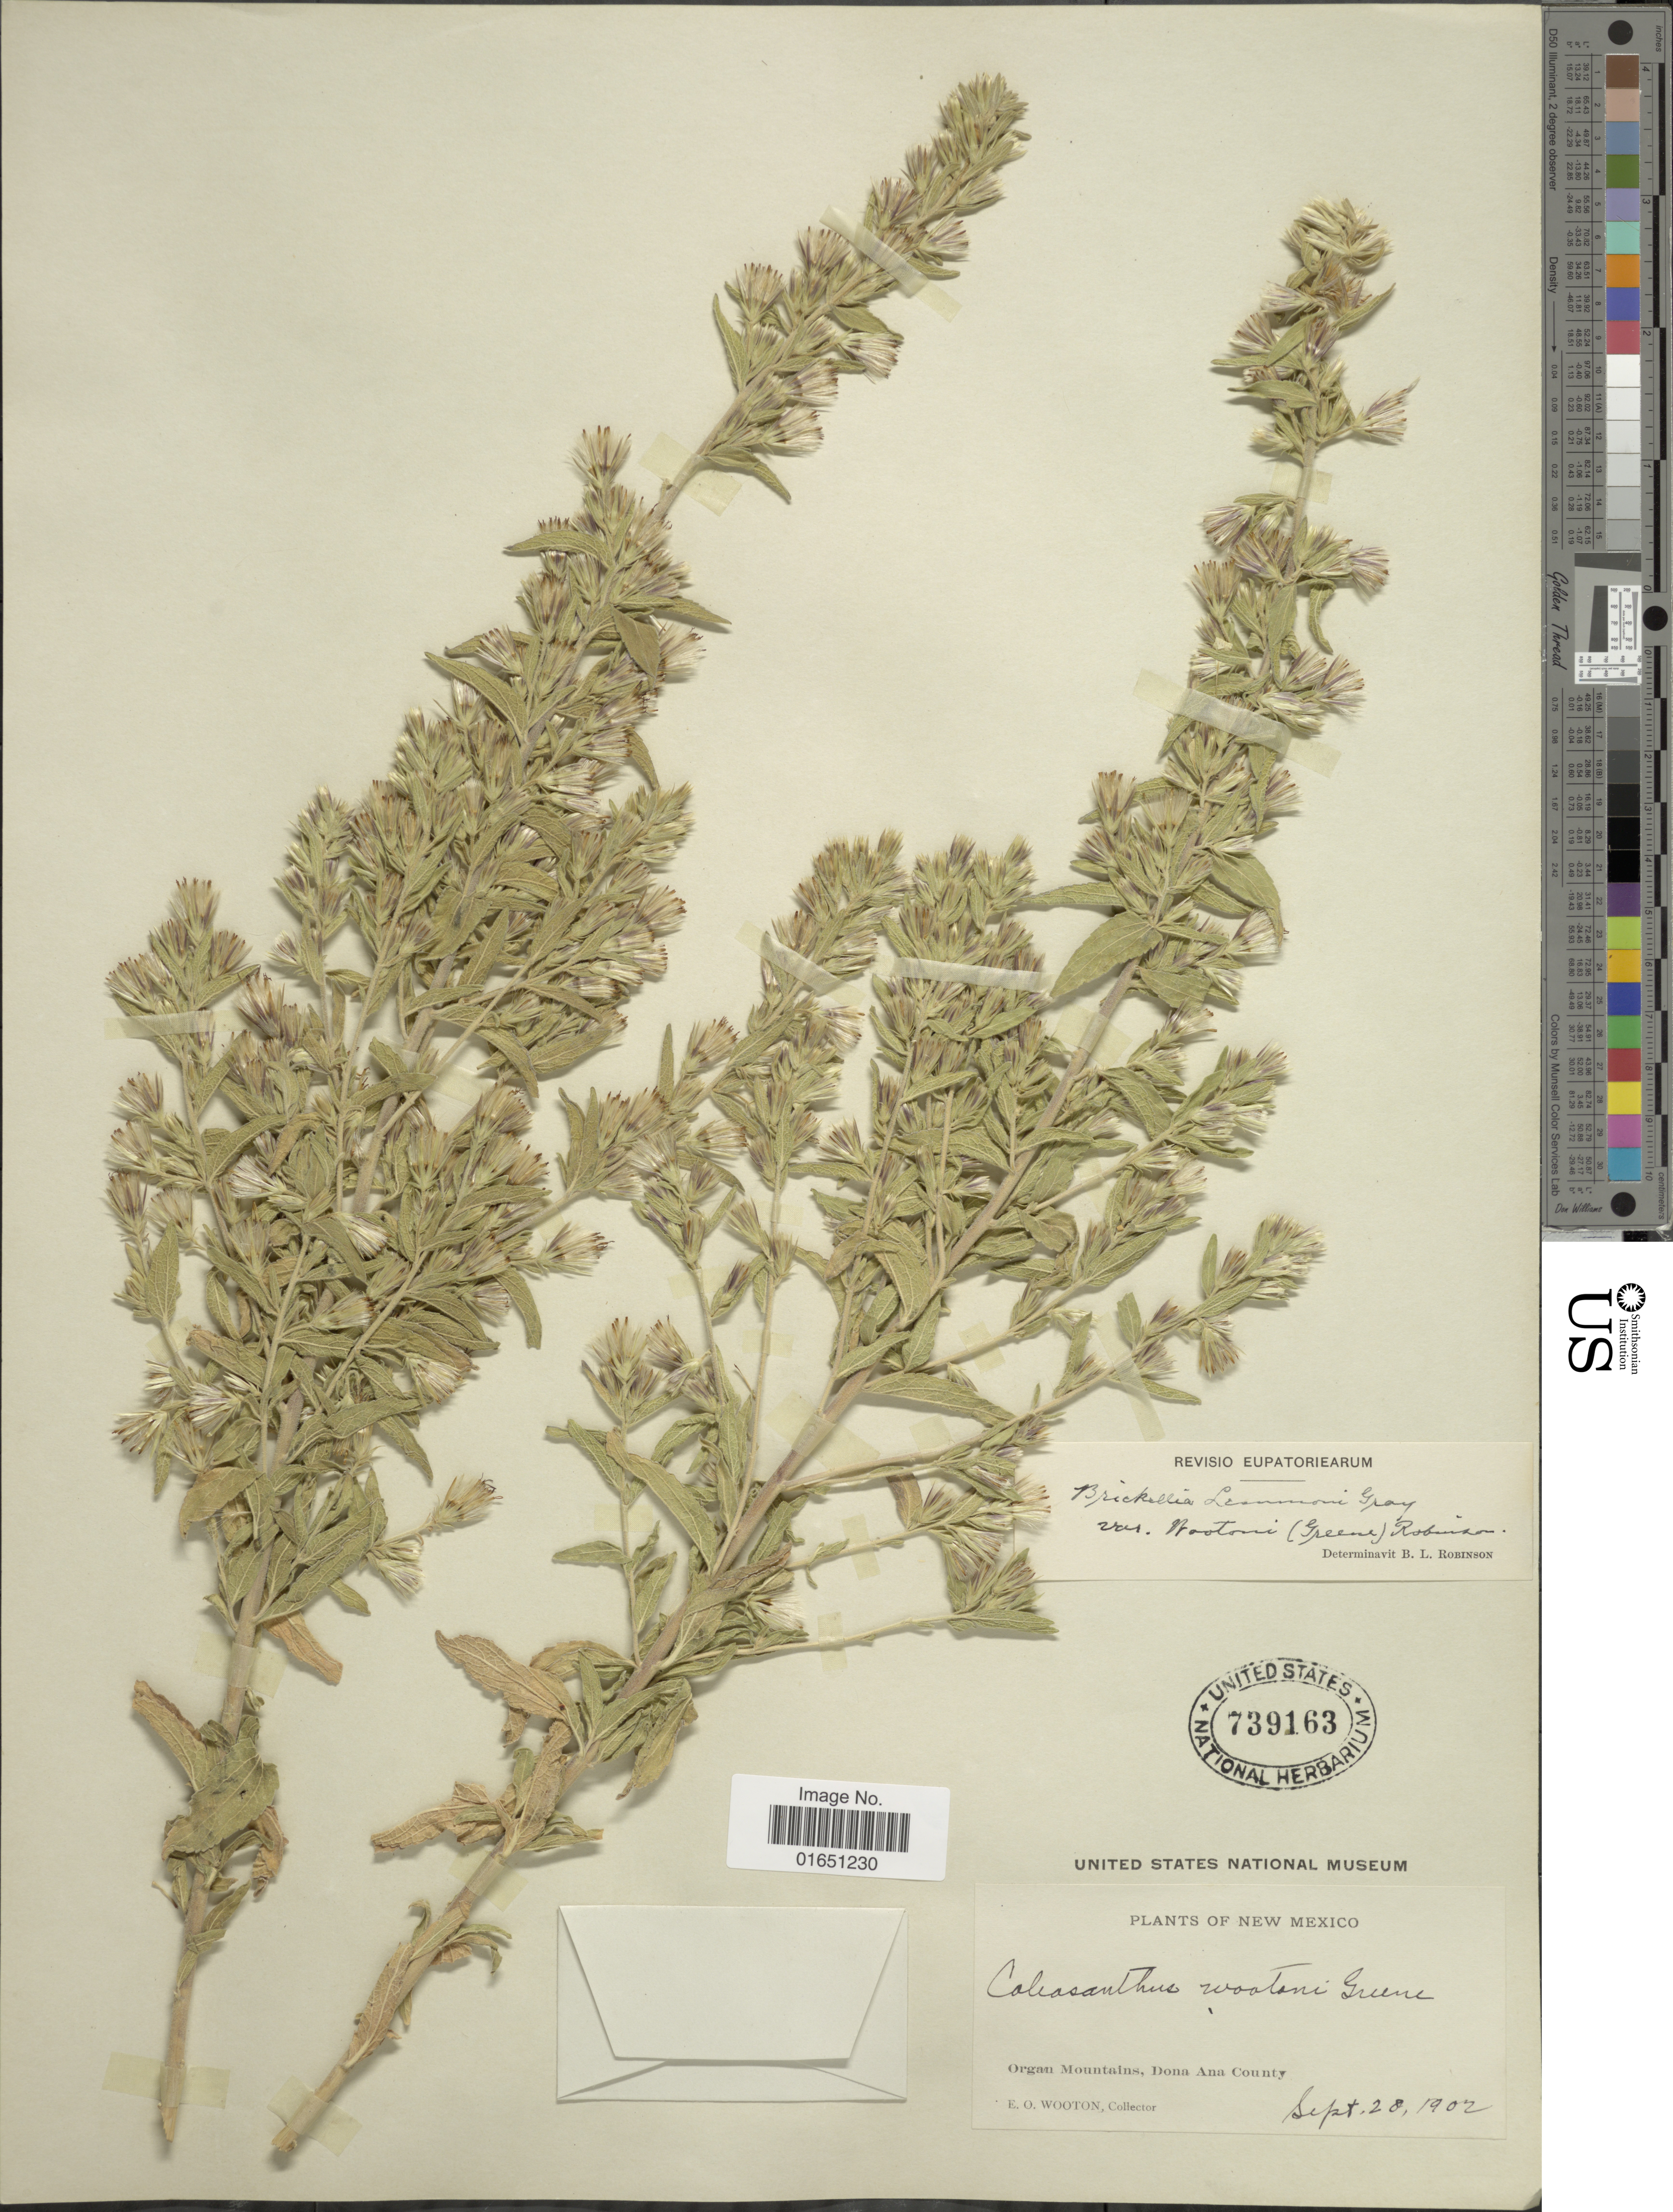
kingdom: Plantae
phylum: Tracheophyta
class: Magnoliopsida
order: Asterales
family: Asteraceae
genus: Brickellia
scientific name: Brickellia lemmonii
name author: A. Gray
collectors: E. O. Wooton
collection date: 1902-09-28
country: United States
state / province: New Mexico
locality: Organ Mountains, Dona Ana County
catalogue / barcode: US 739163